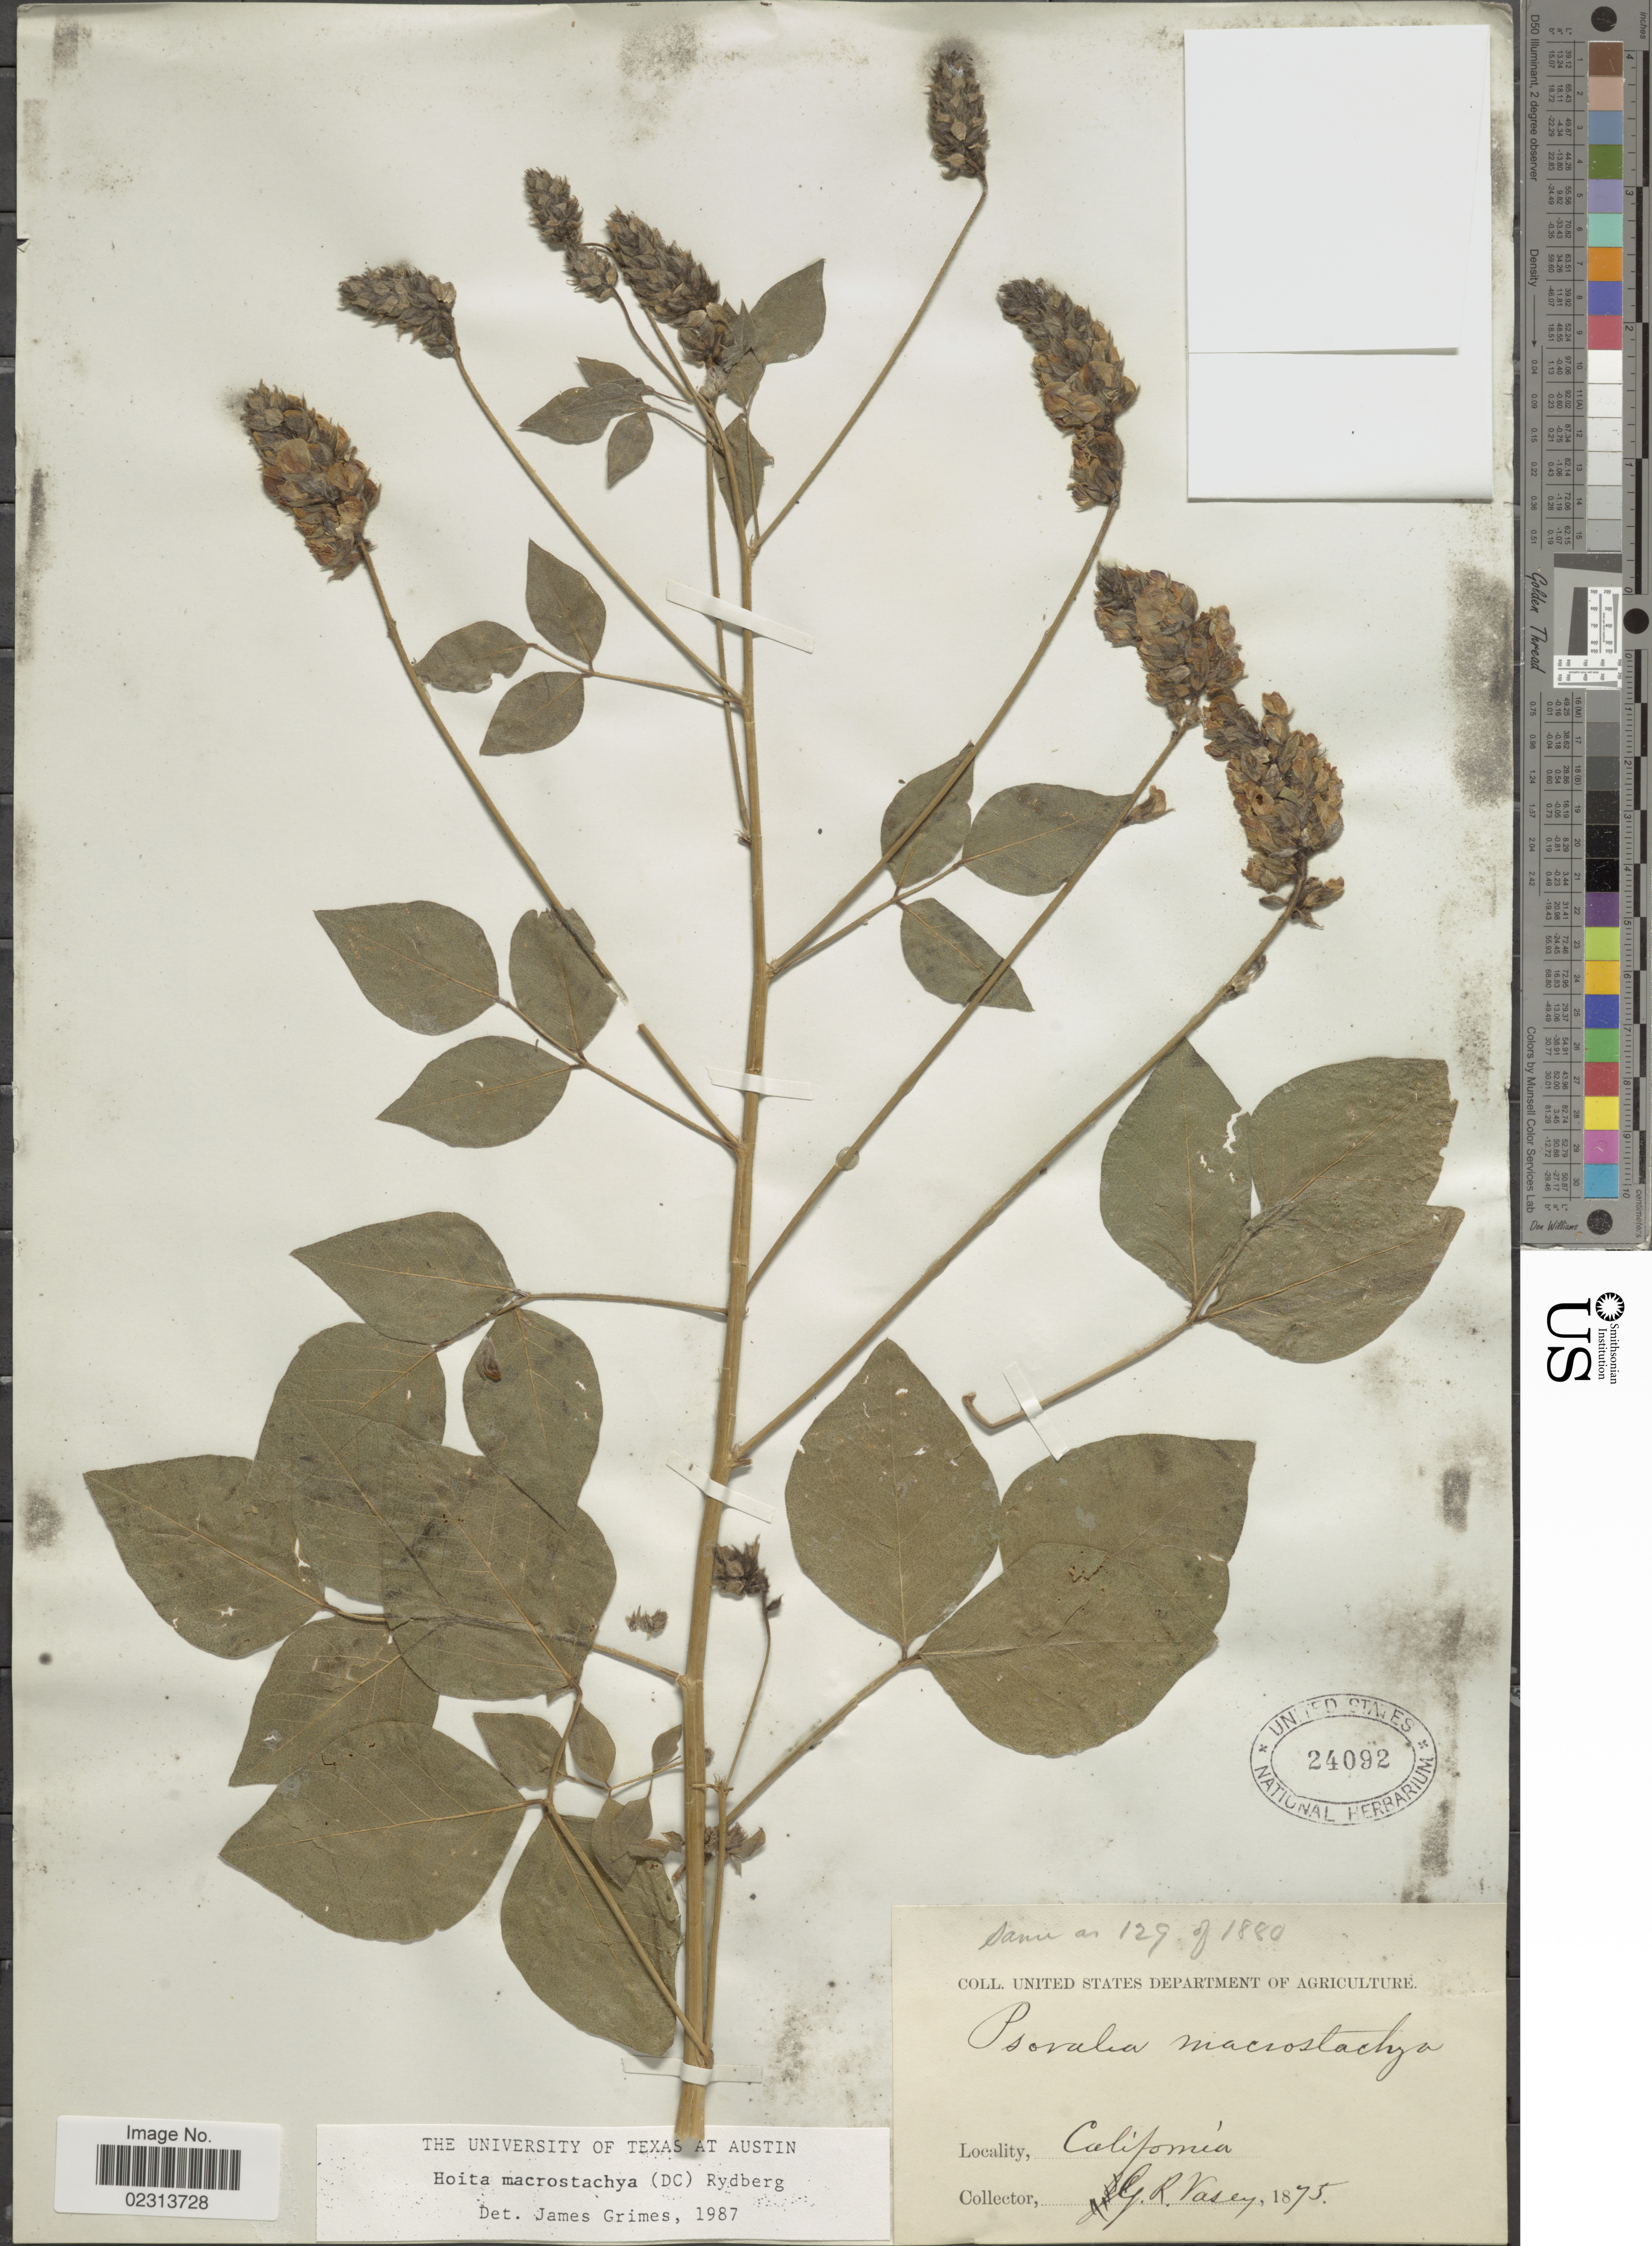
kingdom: Plantae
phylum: Tracheophyta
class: Magnoliopsida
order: Fabales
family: Fabaceae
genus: Hoita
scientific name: Hoita macrostachya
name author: (DC.) Rydb.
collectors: G. R. Vasey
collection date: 1875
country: United States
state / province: California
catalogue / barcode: US 24092